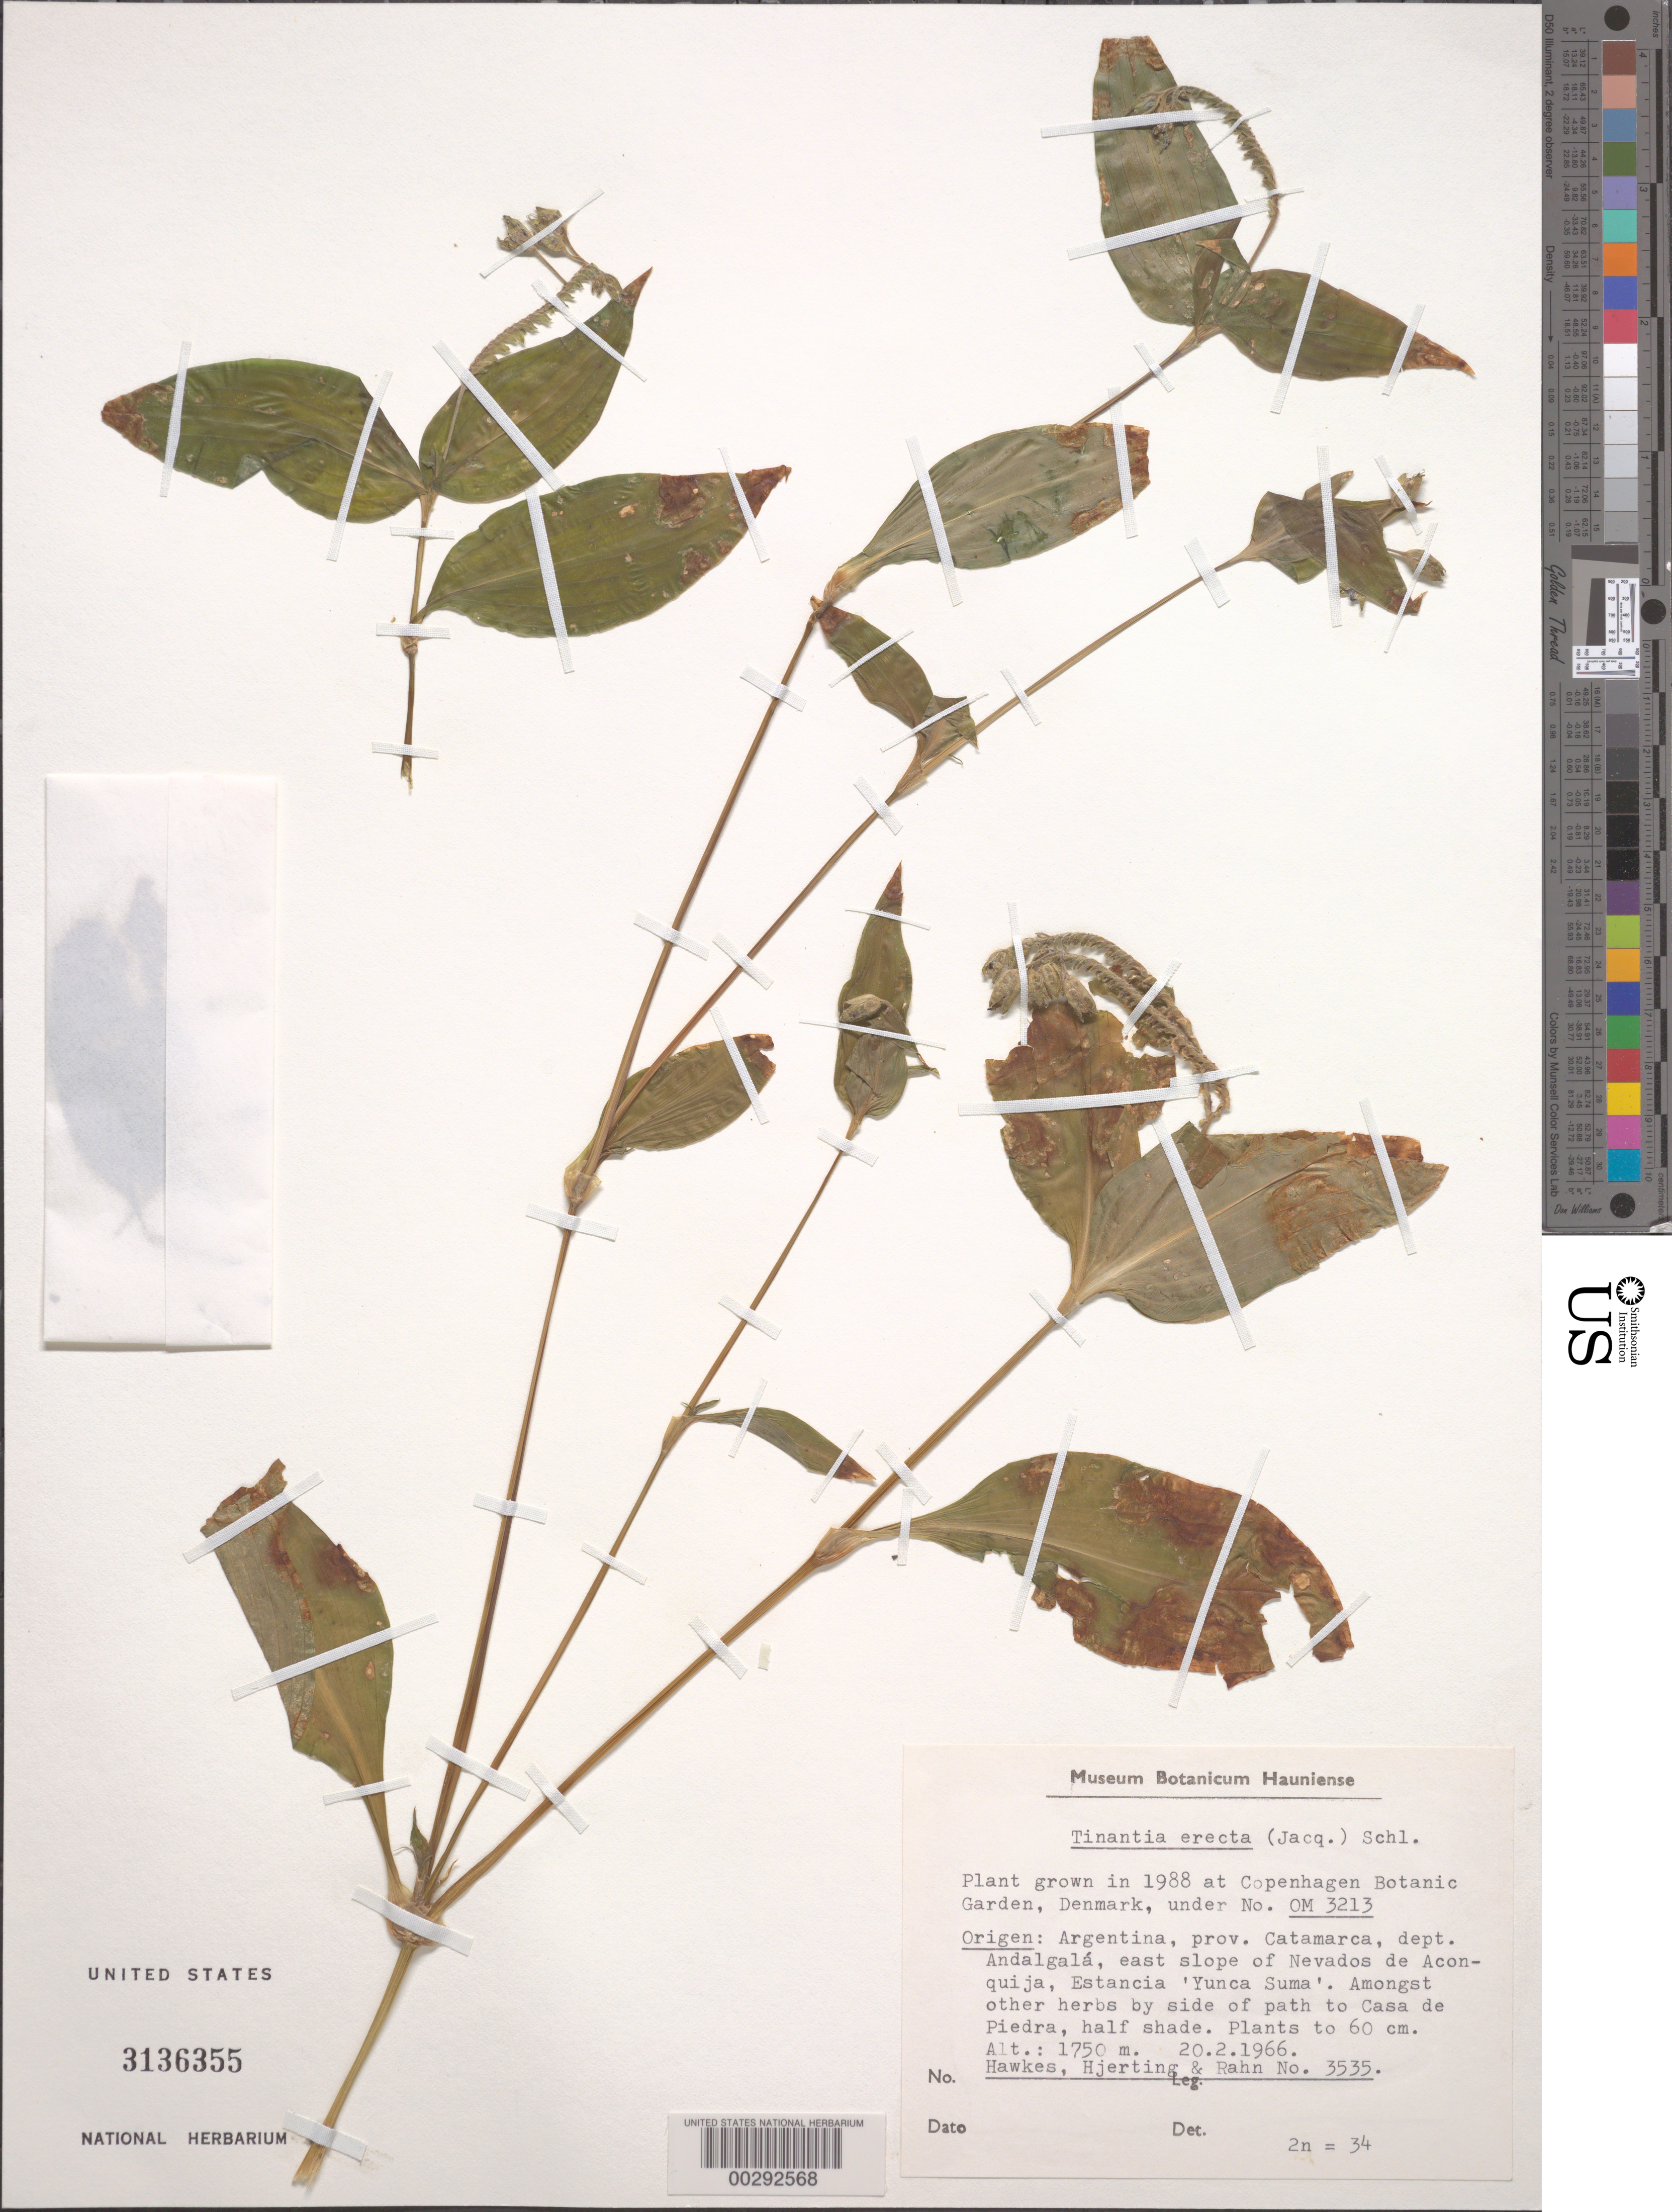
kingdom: Plantae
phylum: Tracheophyta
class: Liliopsida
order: Commelinales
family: Commelinaceae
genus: Tinantia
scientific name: Tinantia erecta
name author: (Jacq.) Fenzl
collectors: J. Hawkes, J. P. Hjerting & K. Rahn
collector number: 3535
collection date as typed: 20 Feb 1966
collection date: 1966-02-20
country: Argentina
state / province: Catamarca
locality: Andalgala, E slope of Nevados de Aconquija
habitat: Amongst other herbs by side of path, half shade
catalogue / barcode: US 3136355